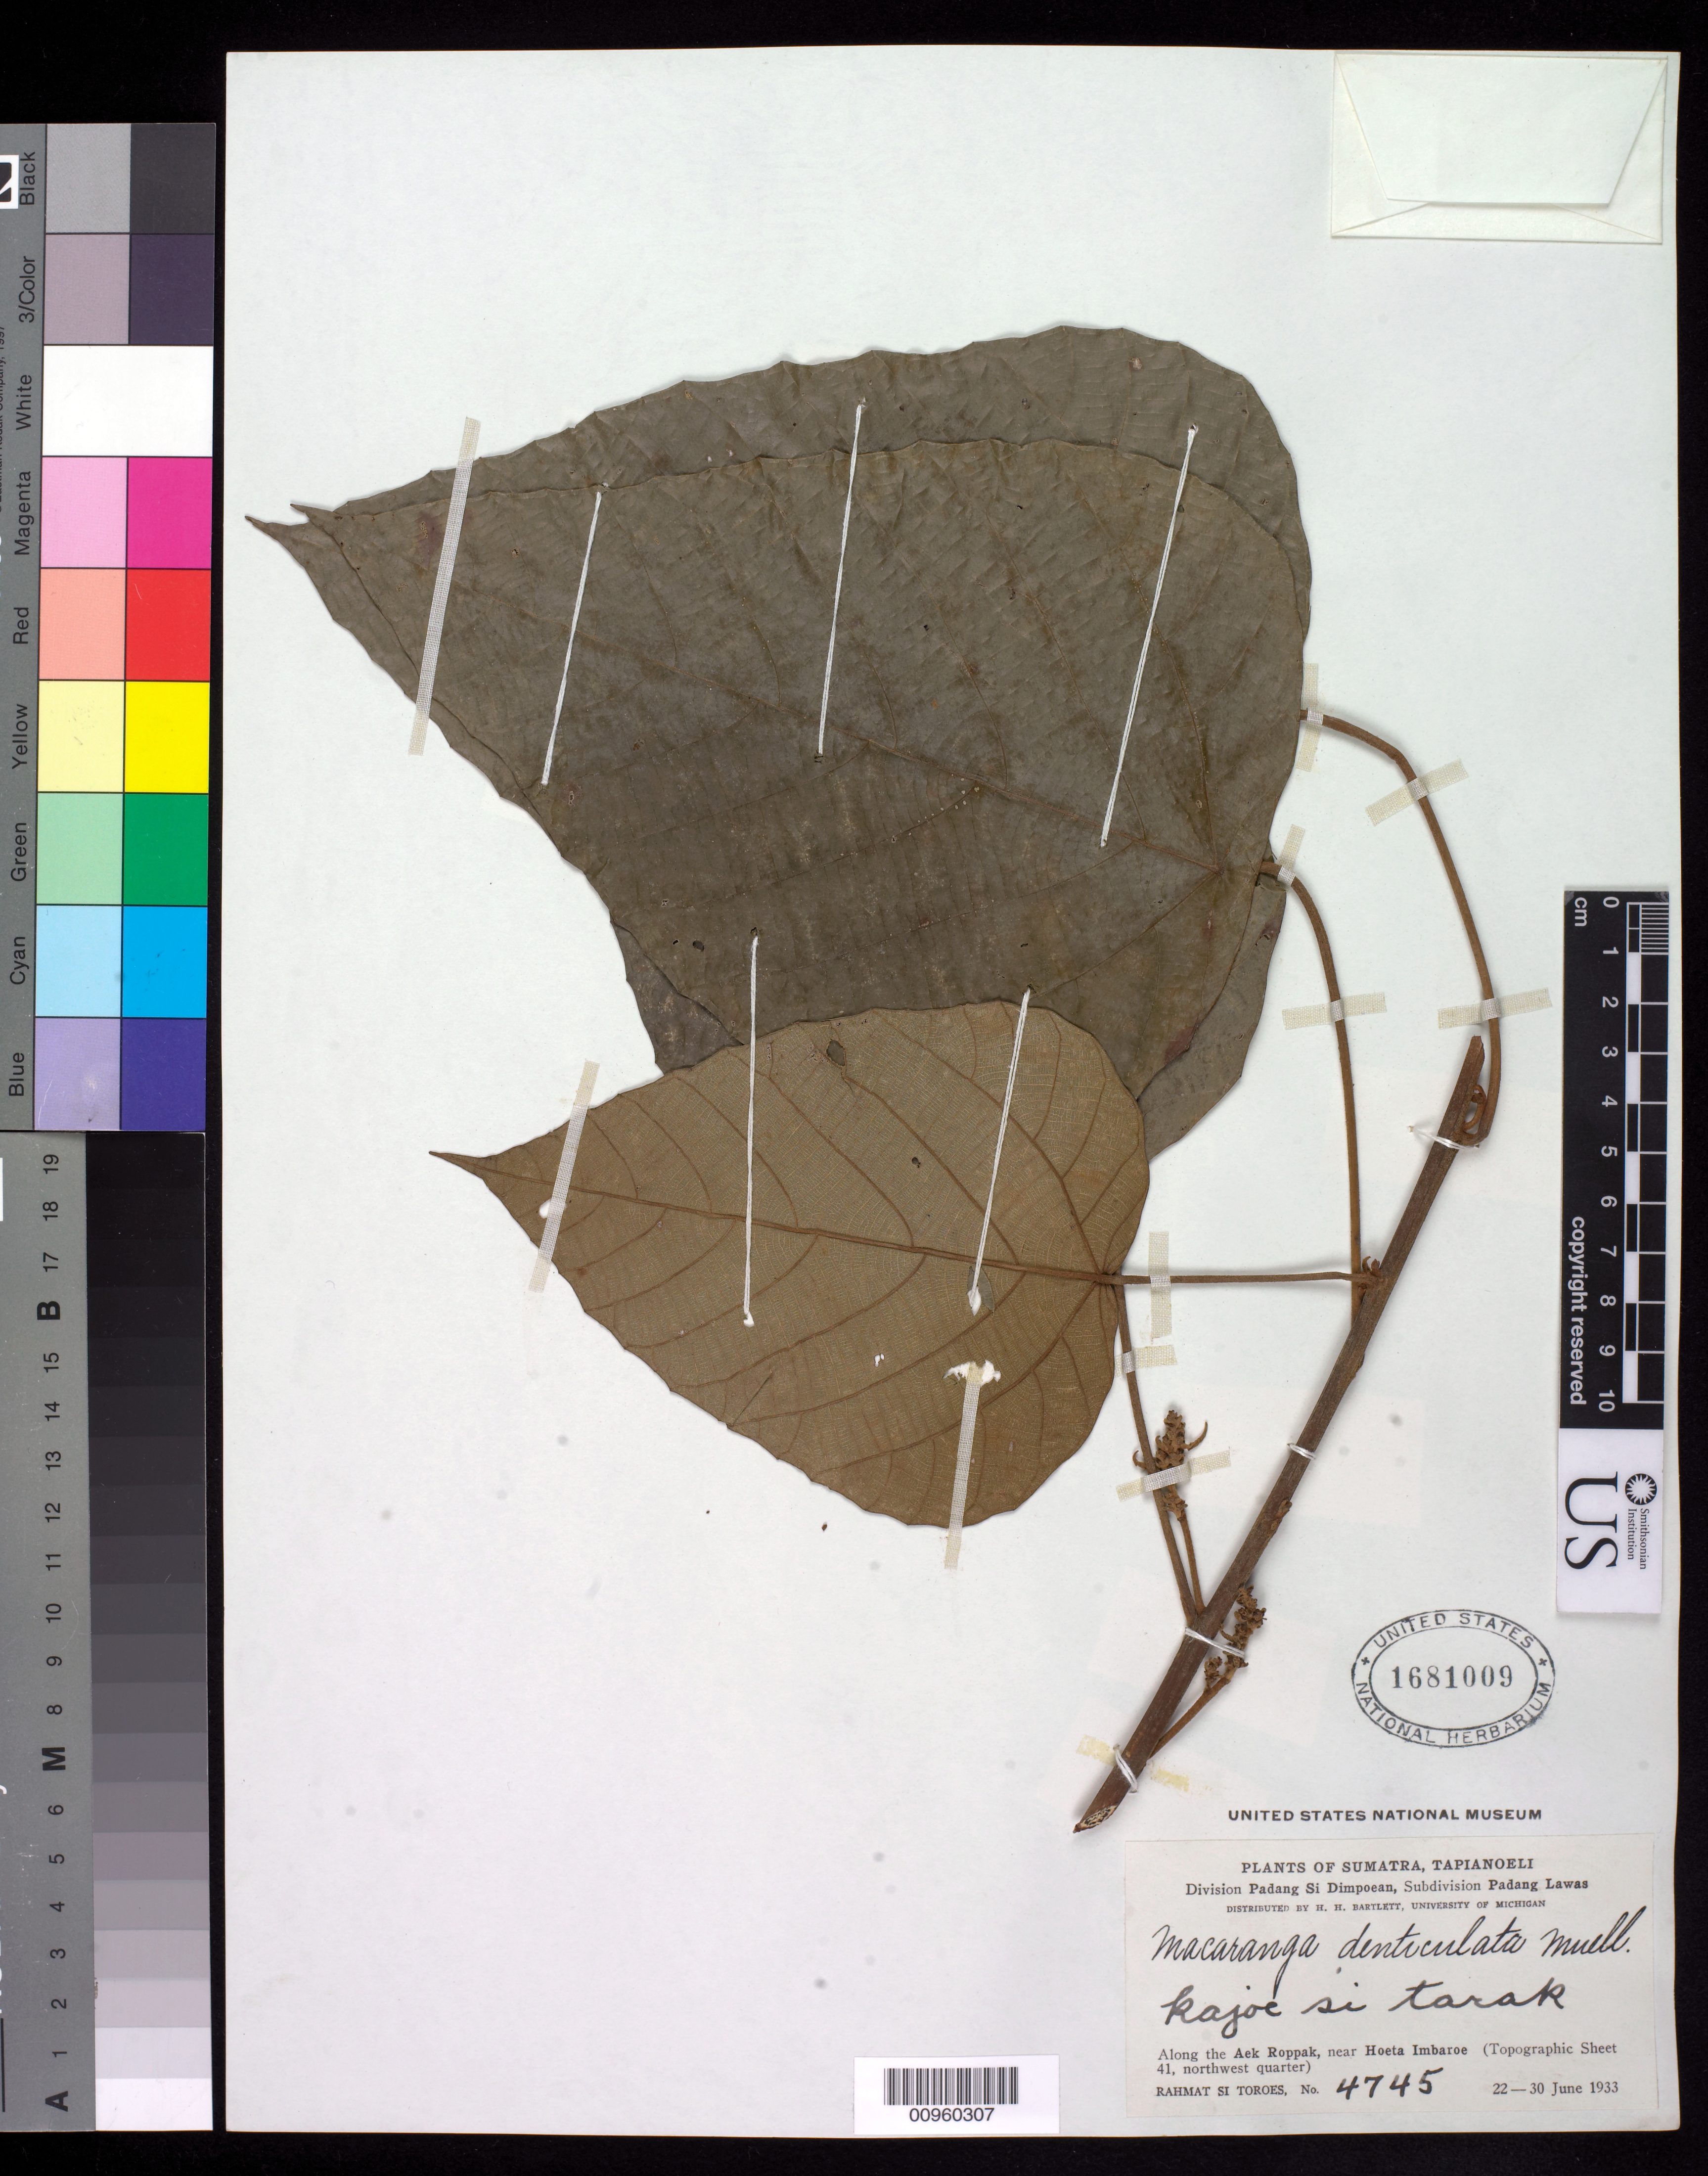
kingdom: Plantae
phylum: Tracheophyta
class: Magnoliopsida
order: Malpighiales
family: Euphorbiaceae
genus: Macaranga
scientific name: Macaranga denticulata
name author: (Blume) Müll. Arg.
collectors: Rahmat Si Boeea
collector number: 4745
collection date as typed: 22 Jun 1933 to 30 Jun 1933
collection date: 1933-06-22/1933-06-30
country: Indonesia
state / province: Sumatra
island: Sumatra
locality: Div.Padang Si Dimpoean, Subdiv. Padang Lawas, Along the Aek Roppak, near Hoeta Imbaroe, Topographic sheet 41, NW quarter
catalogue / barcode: US 1681009